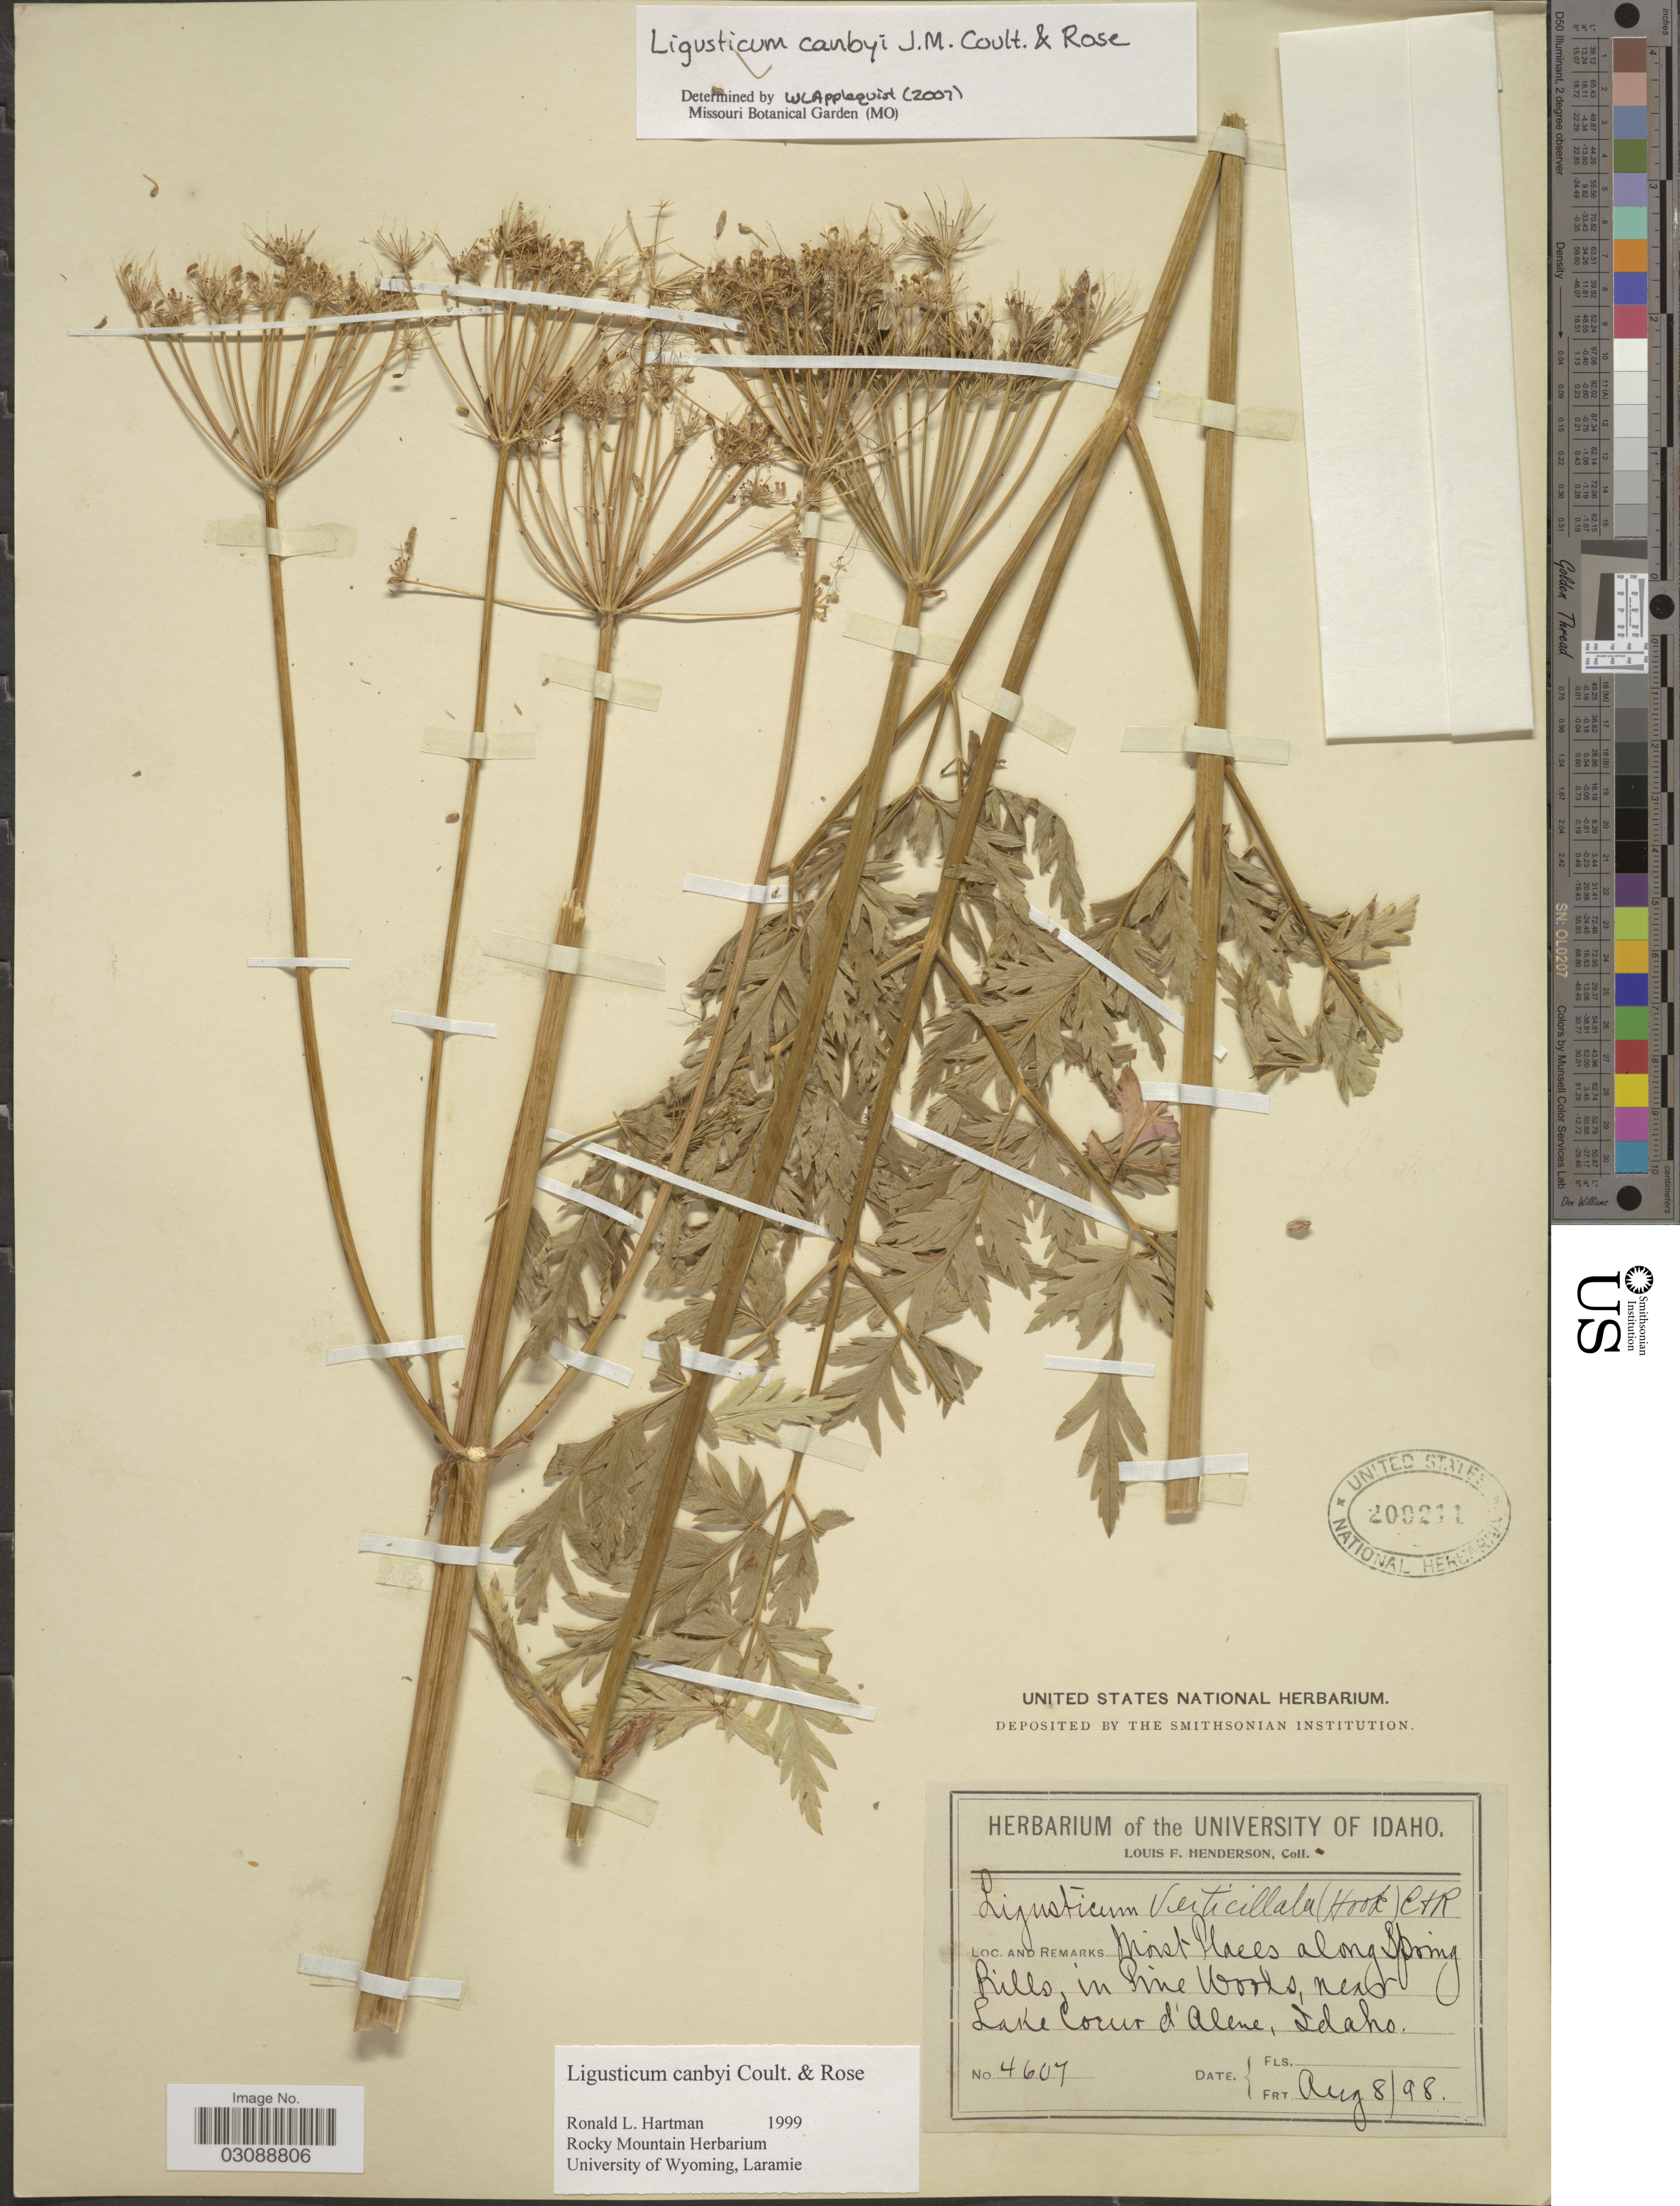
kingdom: Plantae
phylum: Tracheophyta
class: Magnoliopsida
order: Apiales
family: Apiaceae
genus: Ligusticum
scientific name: Ligusticum canbyi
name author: J.M. Coult. & Rose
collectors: L. Henderson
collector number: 4607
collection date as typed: Transcribed d/m/y: 8/8/98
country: United States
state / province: Idaho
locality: Moist places along Spring Hills, in Pine woods near Lake Coeur d'Alene.